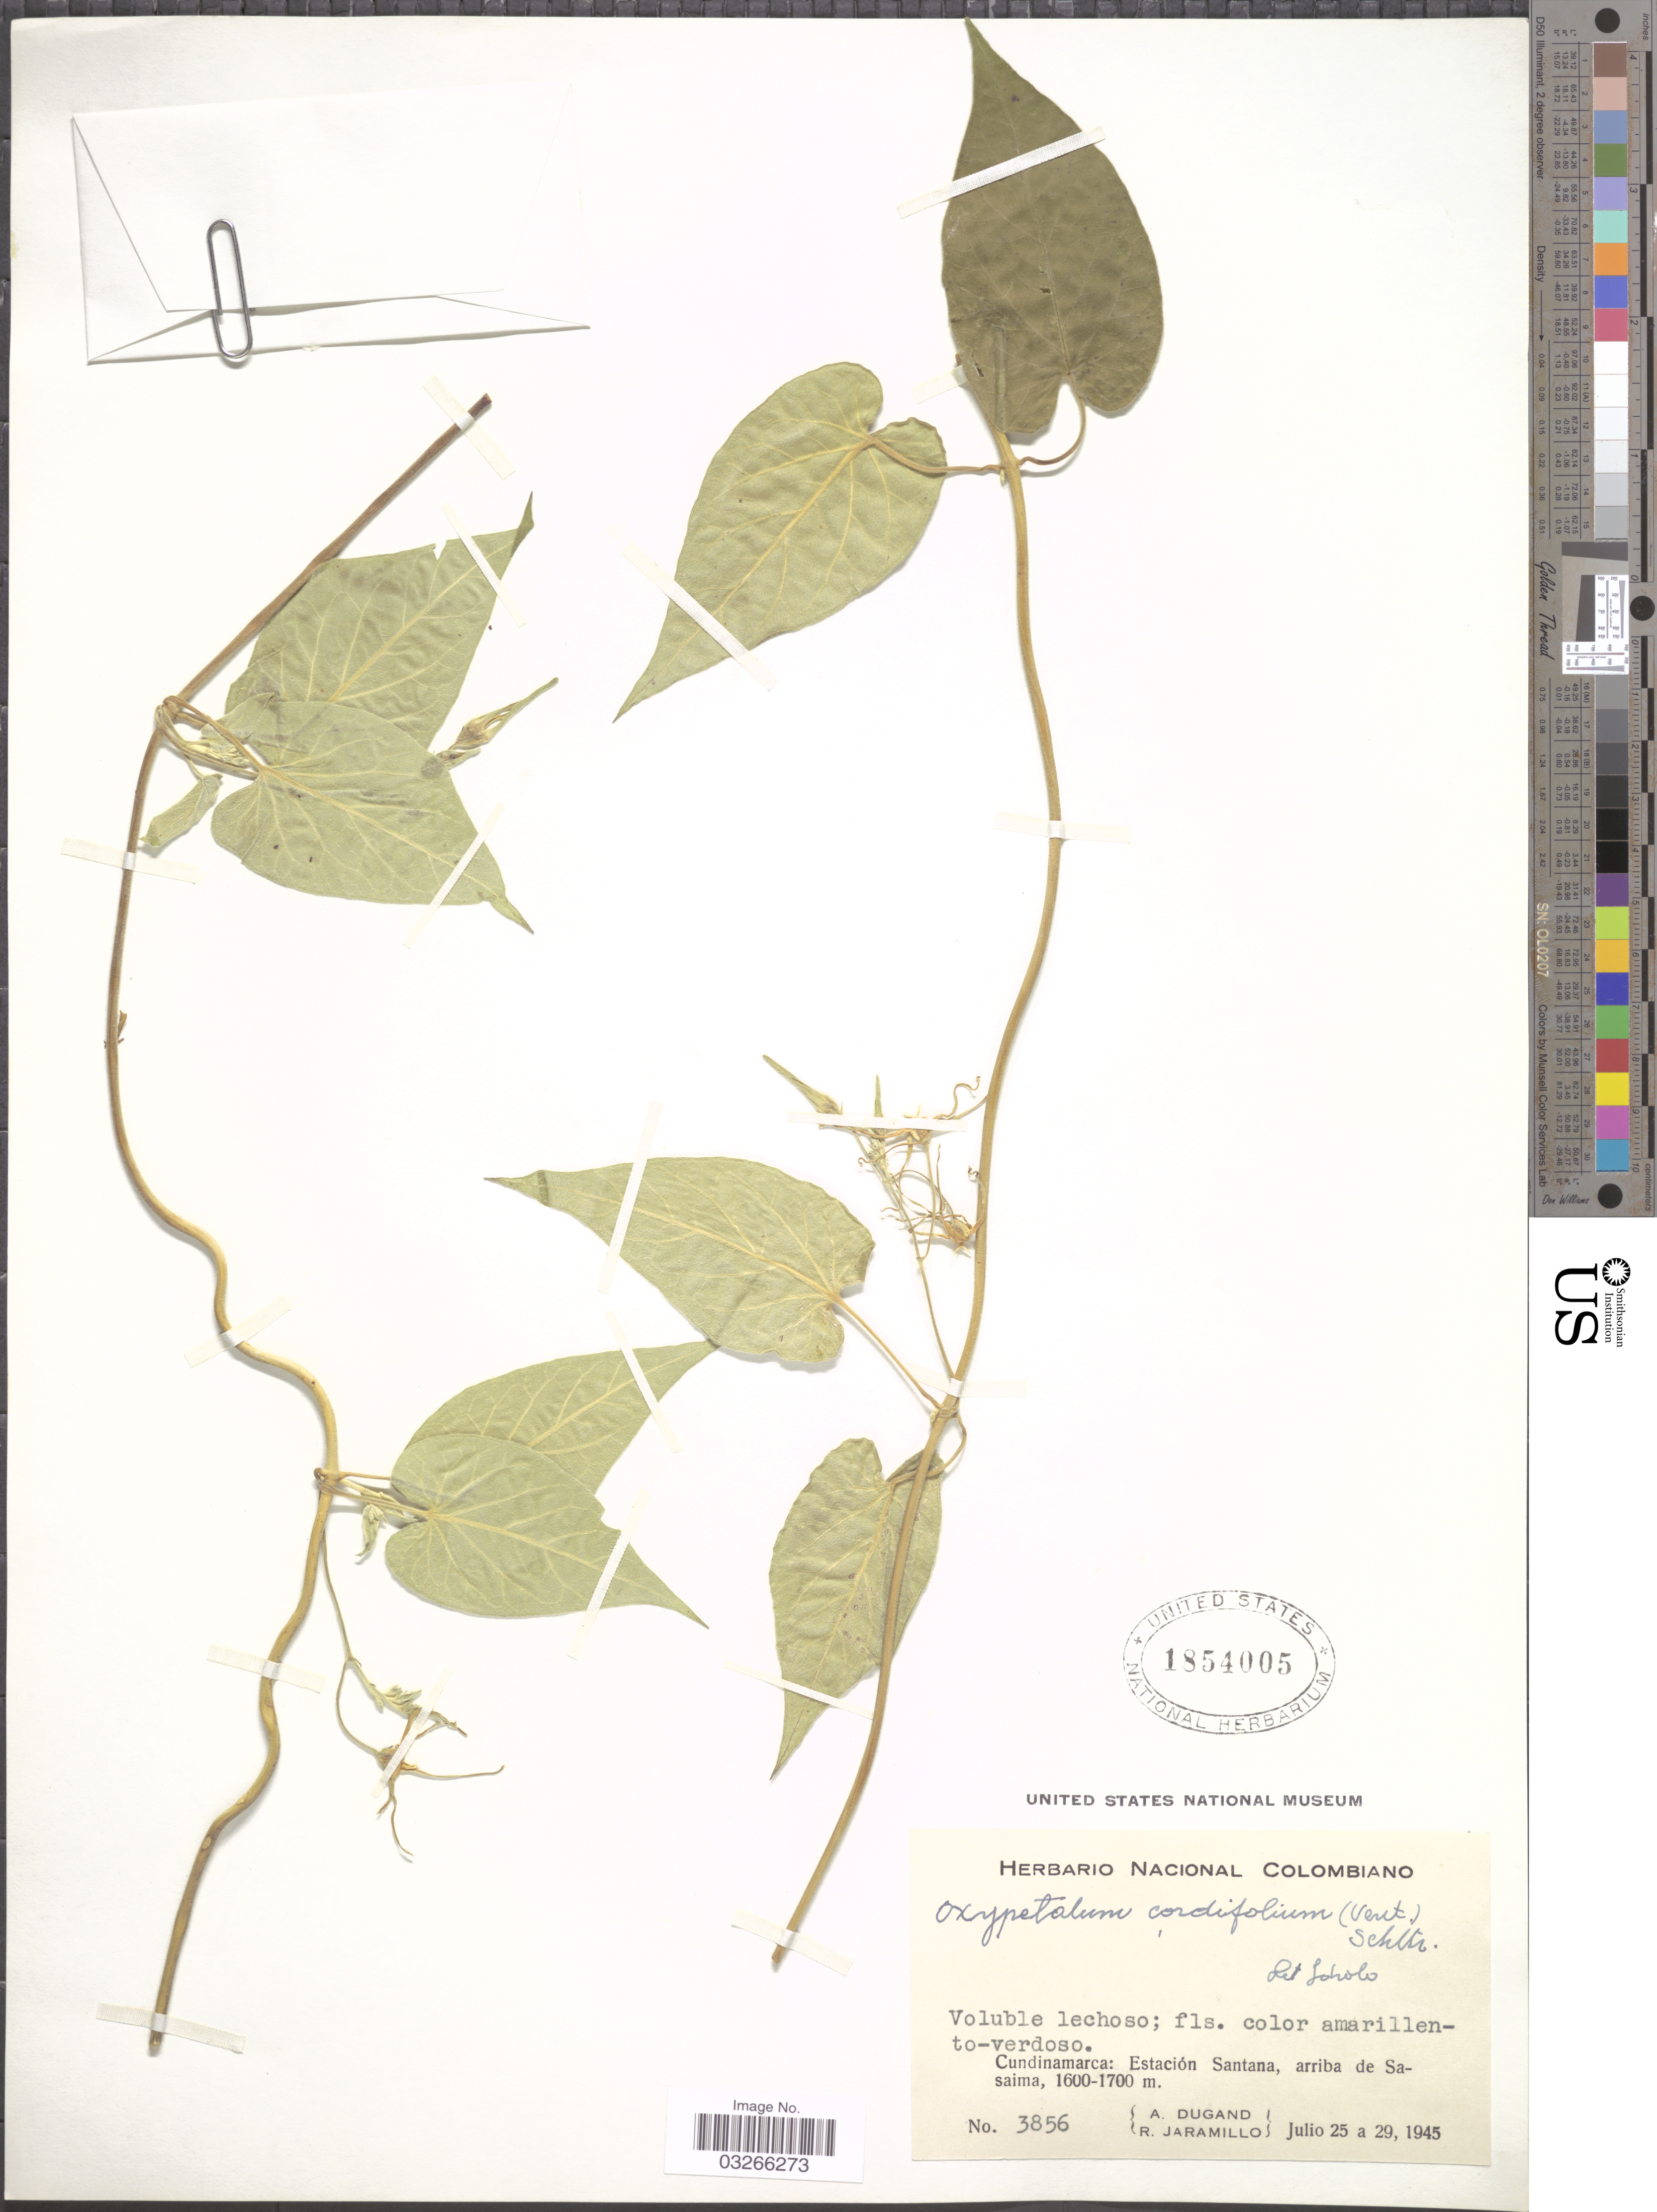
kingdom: Plantae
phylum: Tracheophyta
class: Magnoliopsida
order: Gentianales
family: Apocynaceae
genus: Oxypetalum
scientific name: Oxypetalum cordifolium subsp. cordifolium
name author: (Vent.) Schltr.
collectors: A. Dugand & R. Jaramillo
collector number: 3856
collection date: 1945-07-25/1945-07-29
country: Colombia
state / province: Cundinamarca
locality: Estación Santana, arriba de Sasaima.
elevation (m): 1600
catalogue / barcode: US 1854005